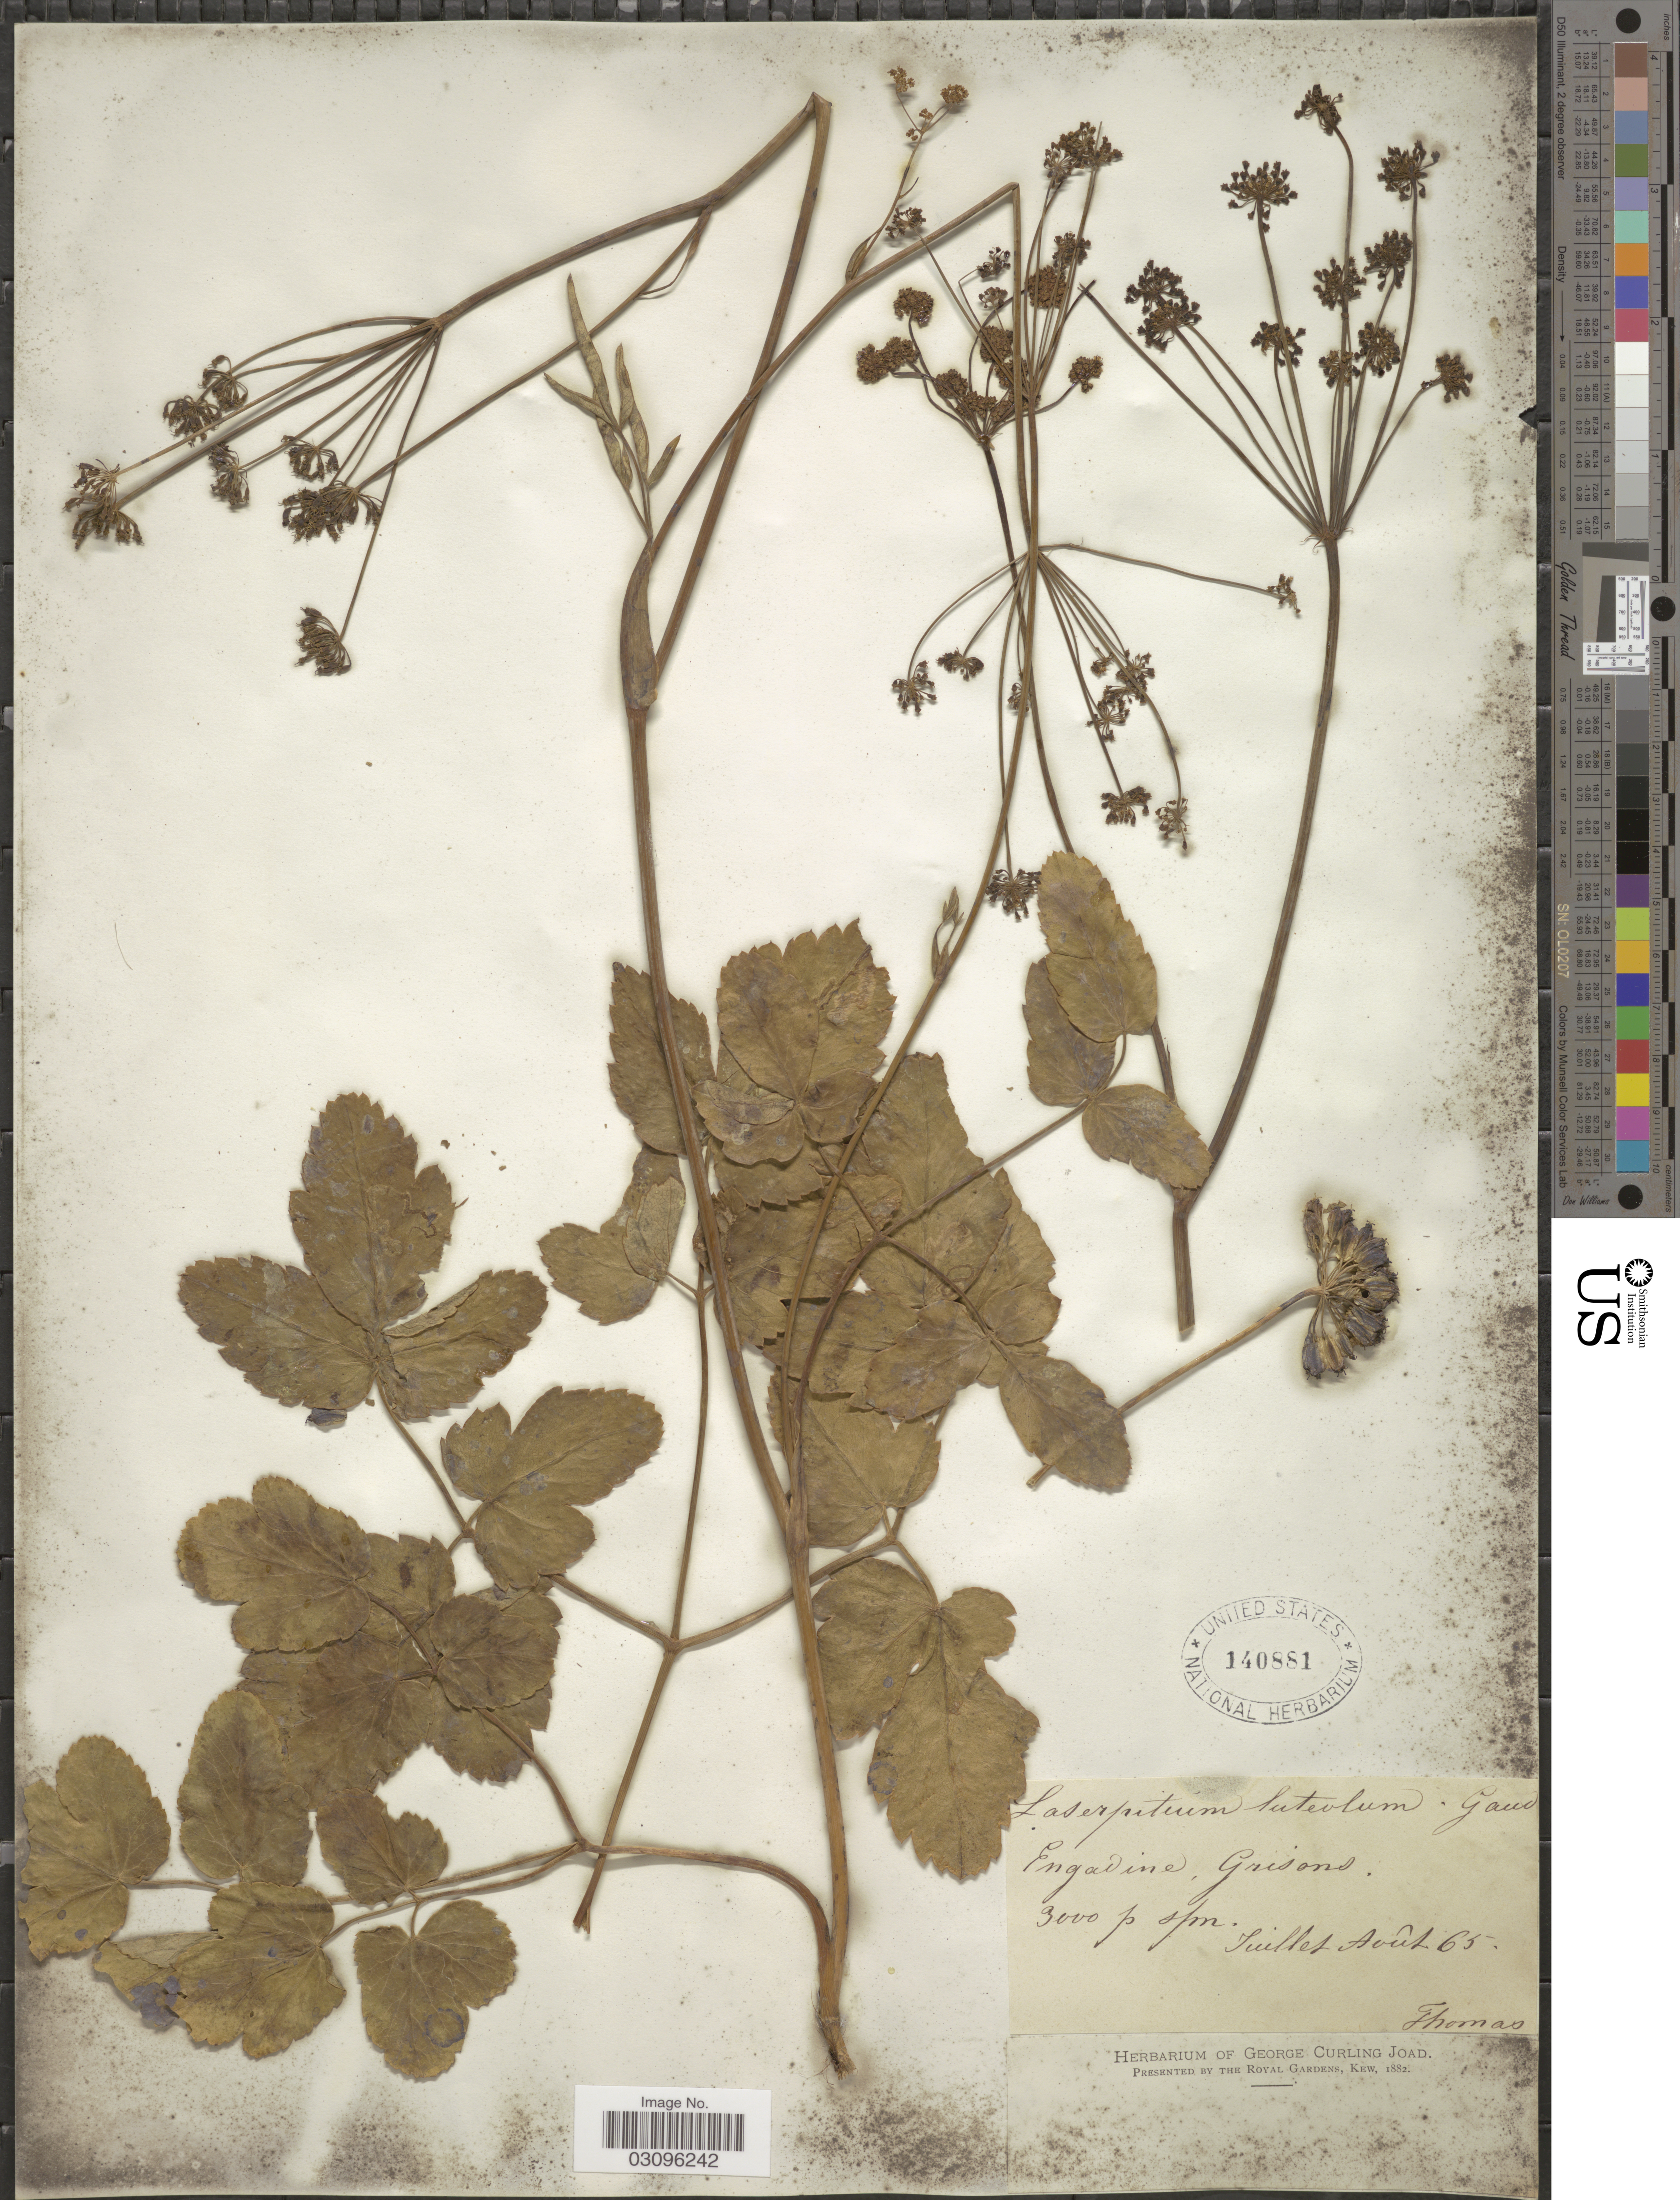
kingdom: Plantae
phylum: Tracheophyta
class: Magnoliopsida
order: Apiales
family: Apiaceae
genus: Laserpitium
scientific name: Laserpitium luteolum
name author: Gaudin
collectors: -- Thomas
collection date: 1865-07/1865-08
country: Switzerland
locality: Engadine, Grisons.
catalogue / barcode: US 140881